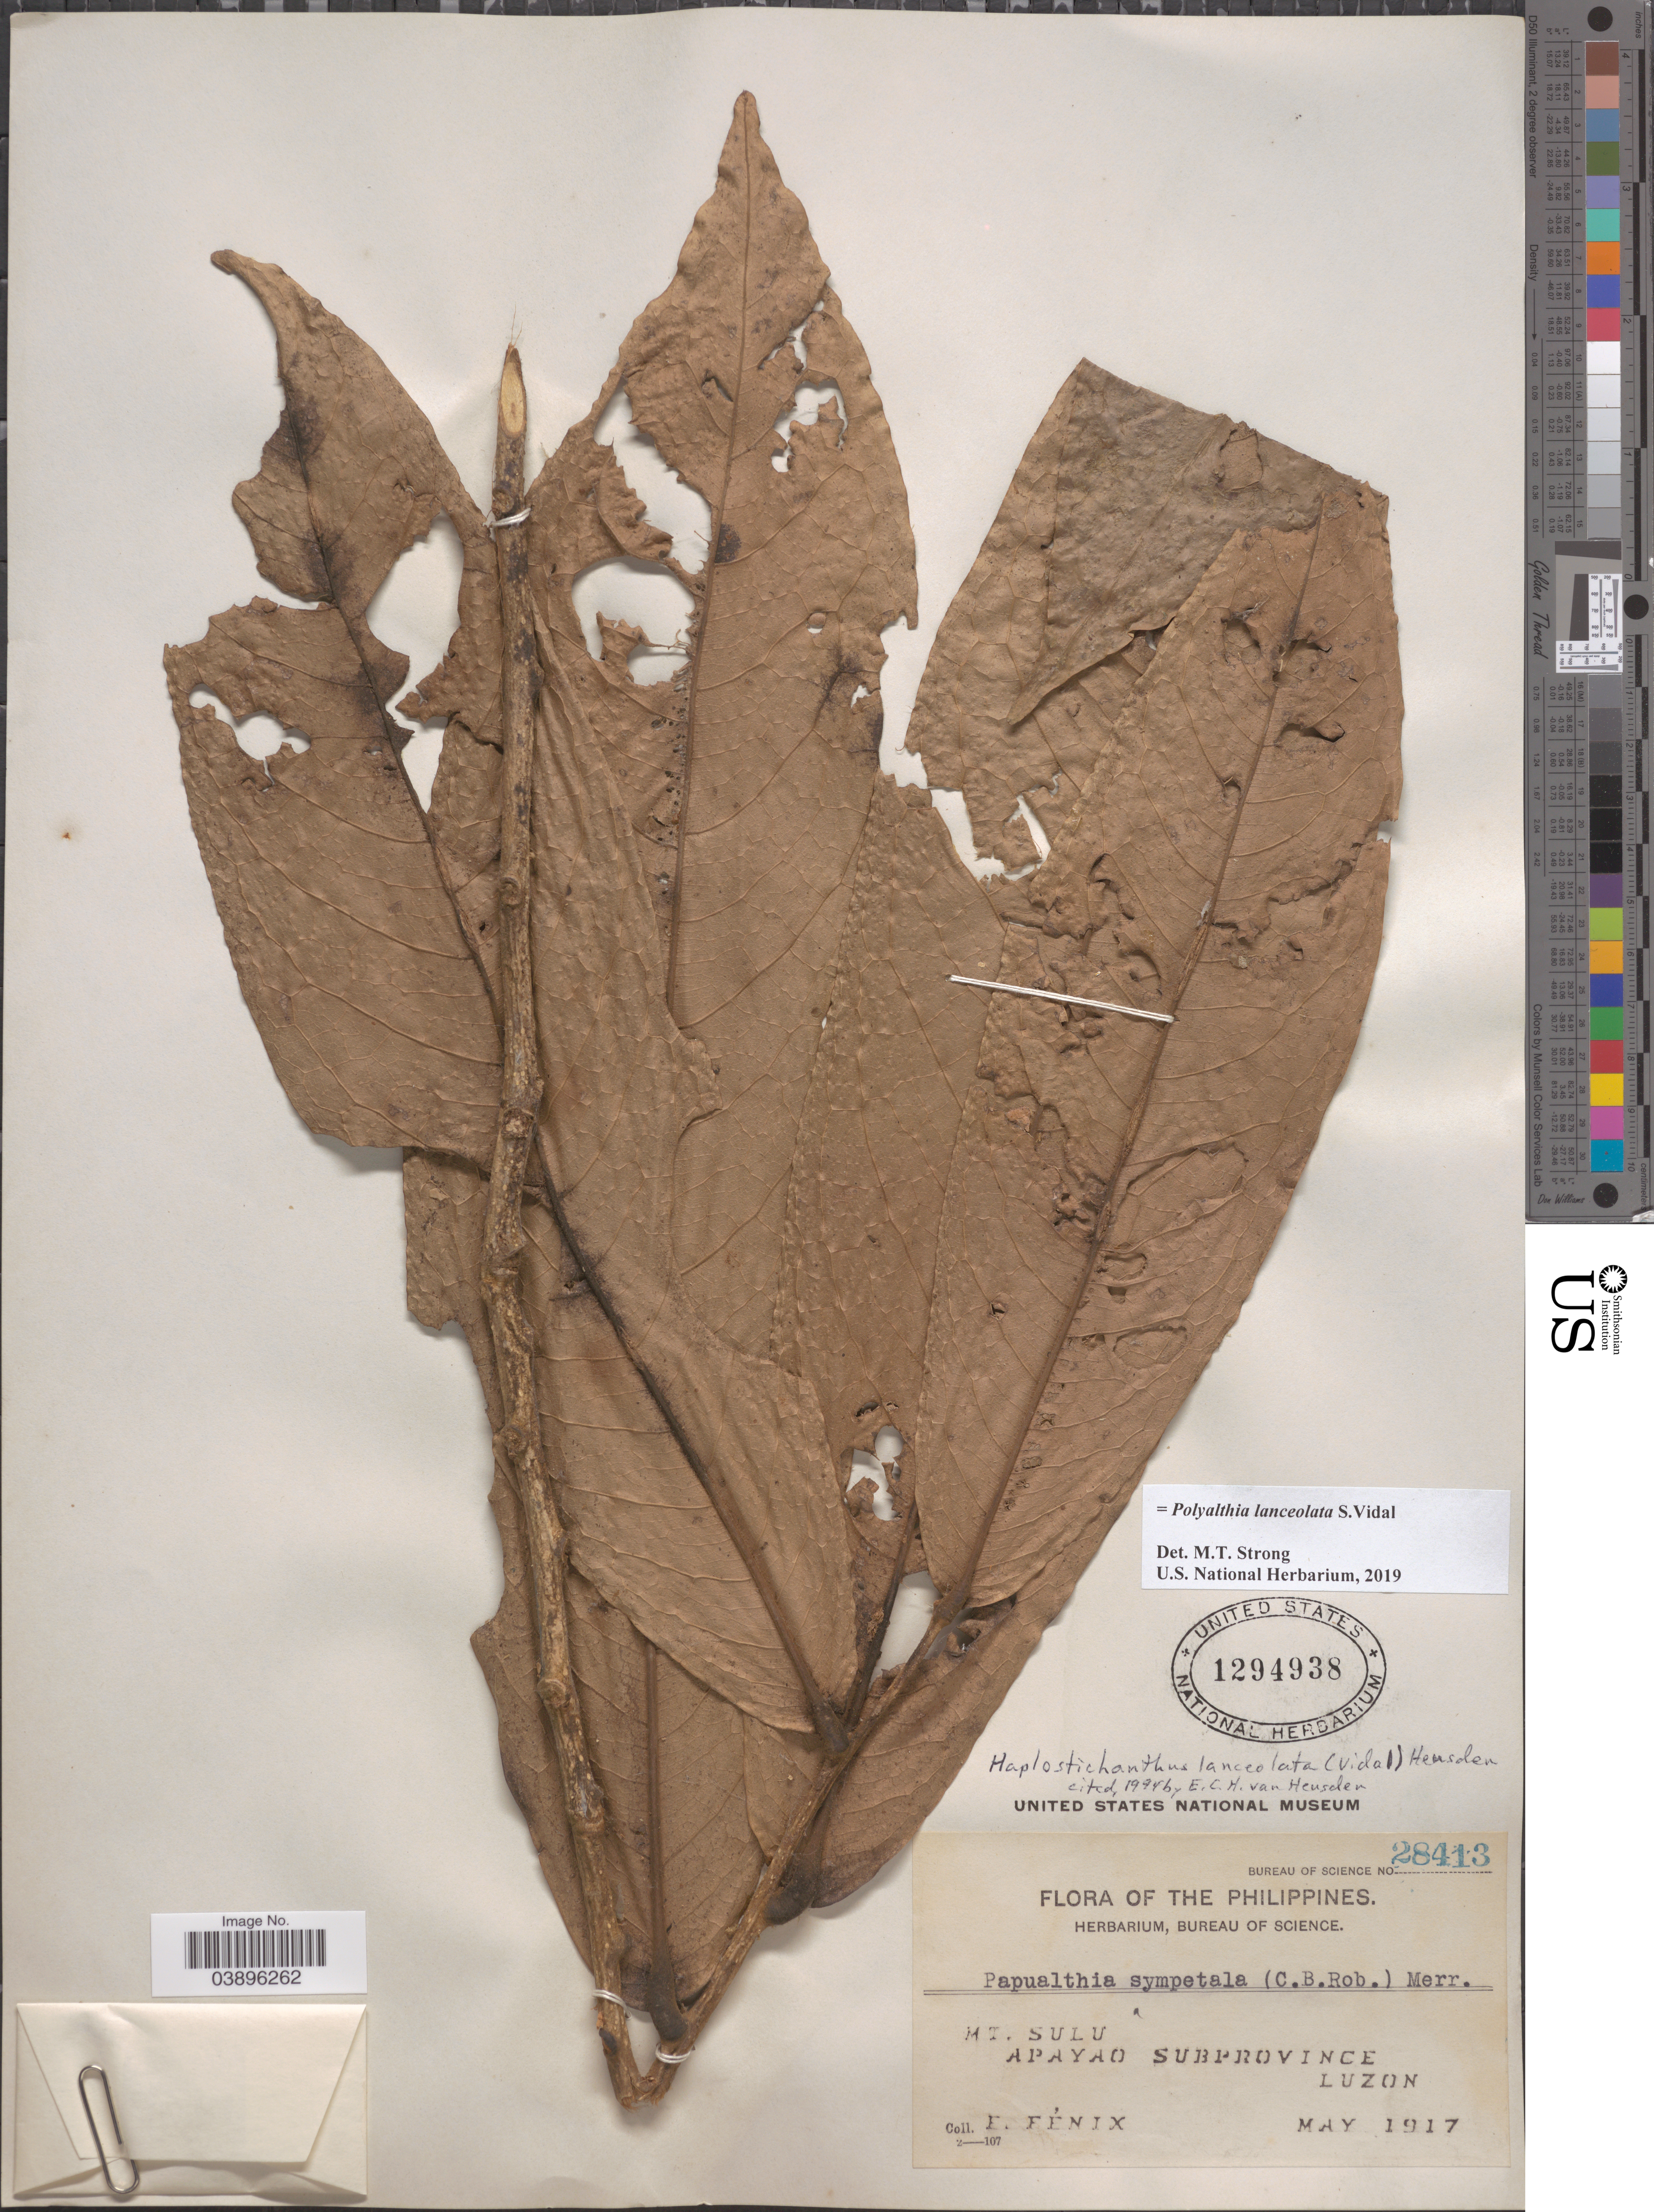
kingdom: Plantae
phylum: Tracheophyta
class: Magnoliopsida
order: Magnoliales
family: Annonaceae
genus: Polyalthia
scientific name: Polyalthia lanceolata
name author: S. Vidal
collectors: E. Fénix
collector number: Bureau of Science 28413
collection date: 1917-05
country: Philippines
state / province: Muslim Mindanao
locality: Mt. Sulu. Apayao Subprovince. Luzon.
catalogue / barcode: US 1294938